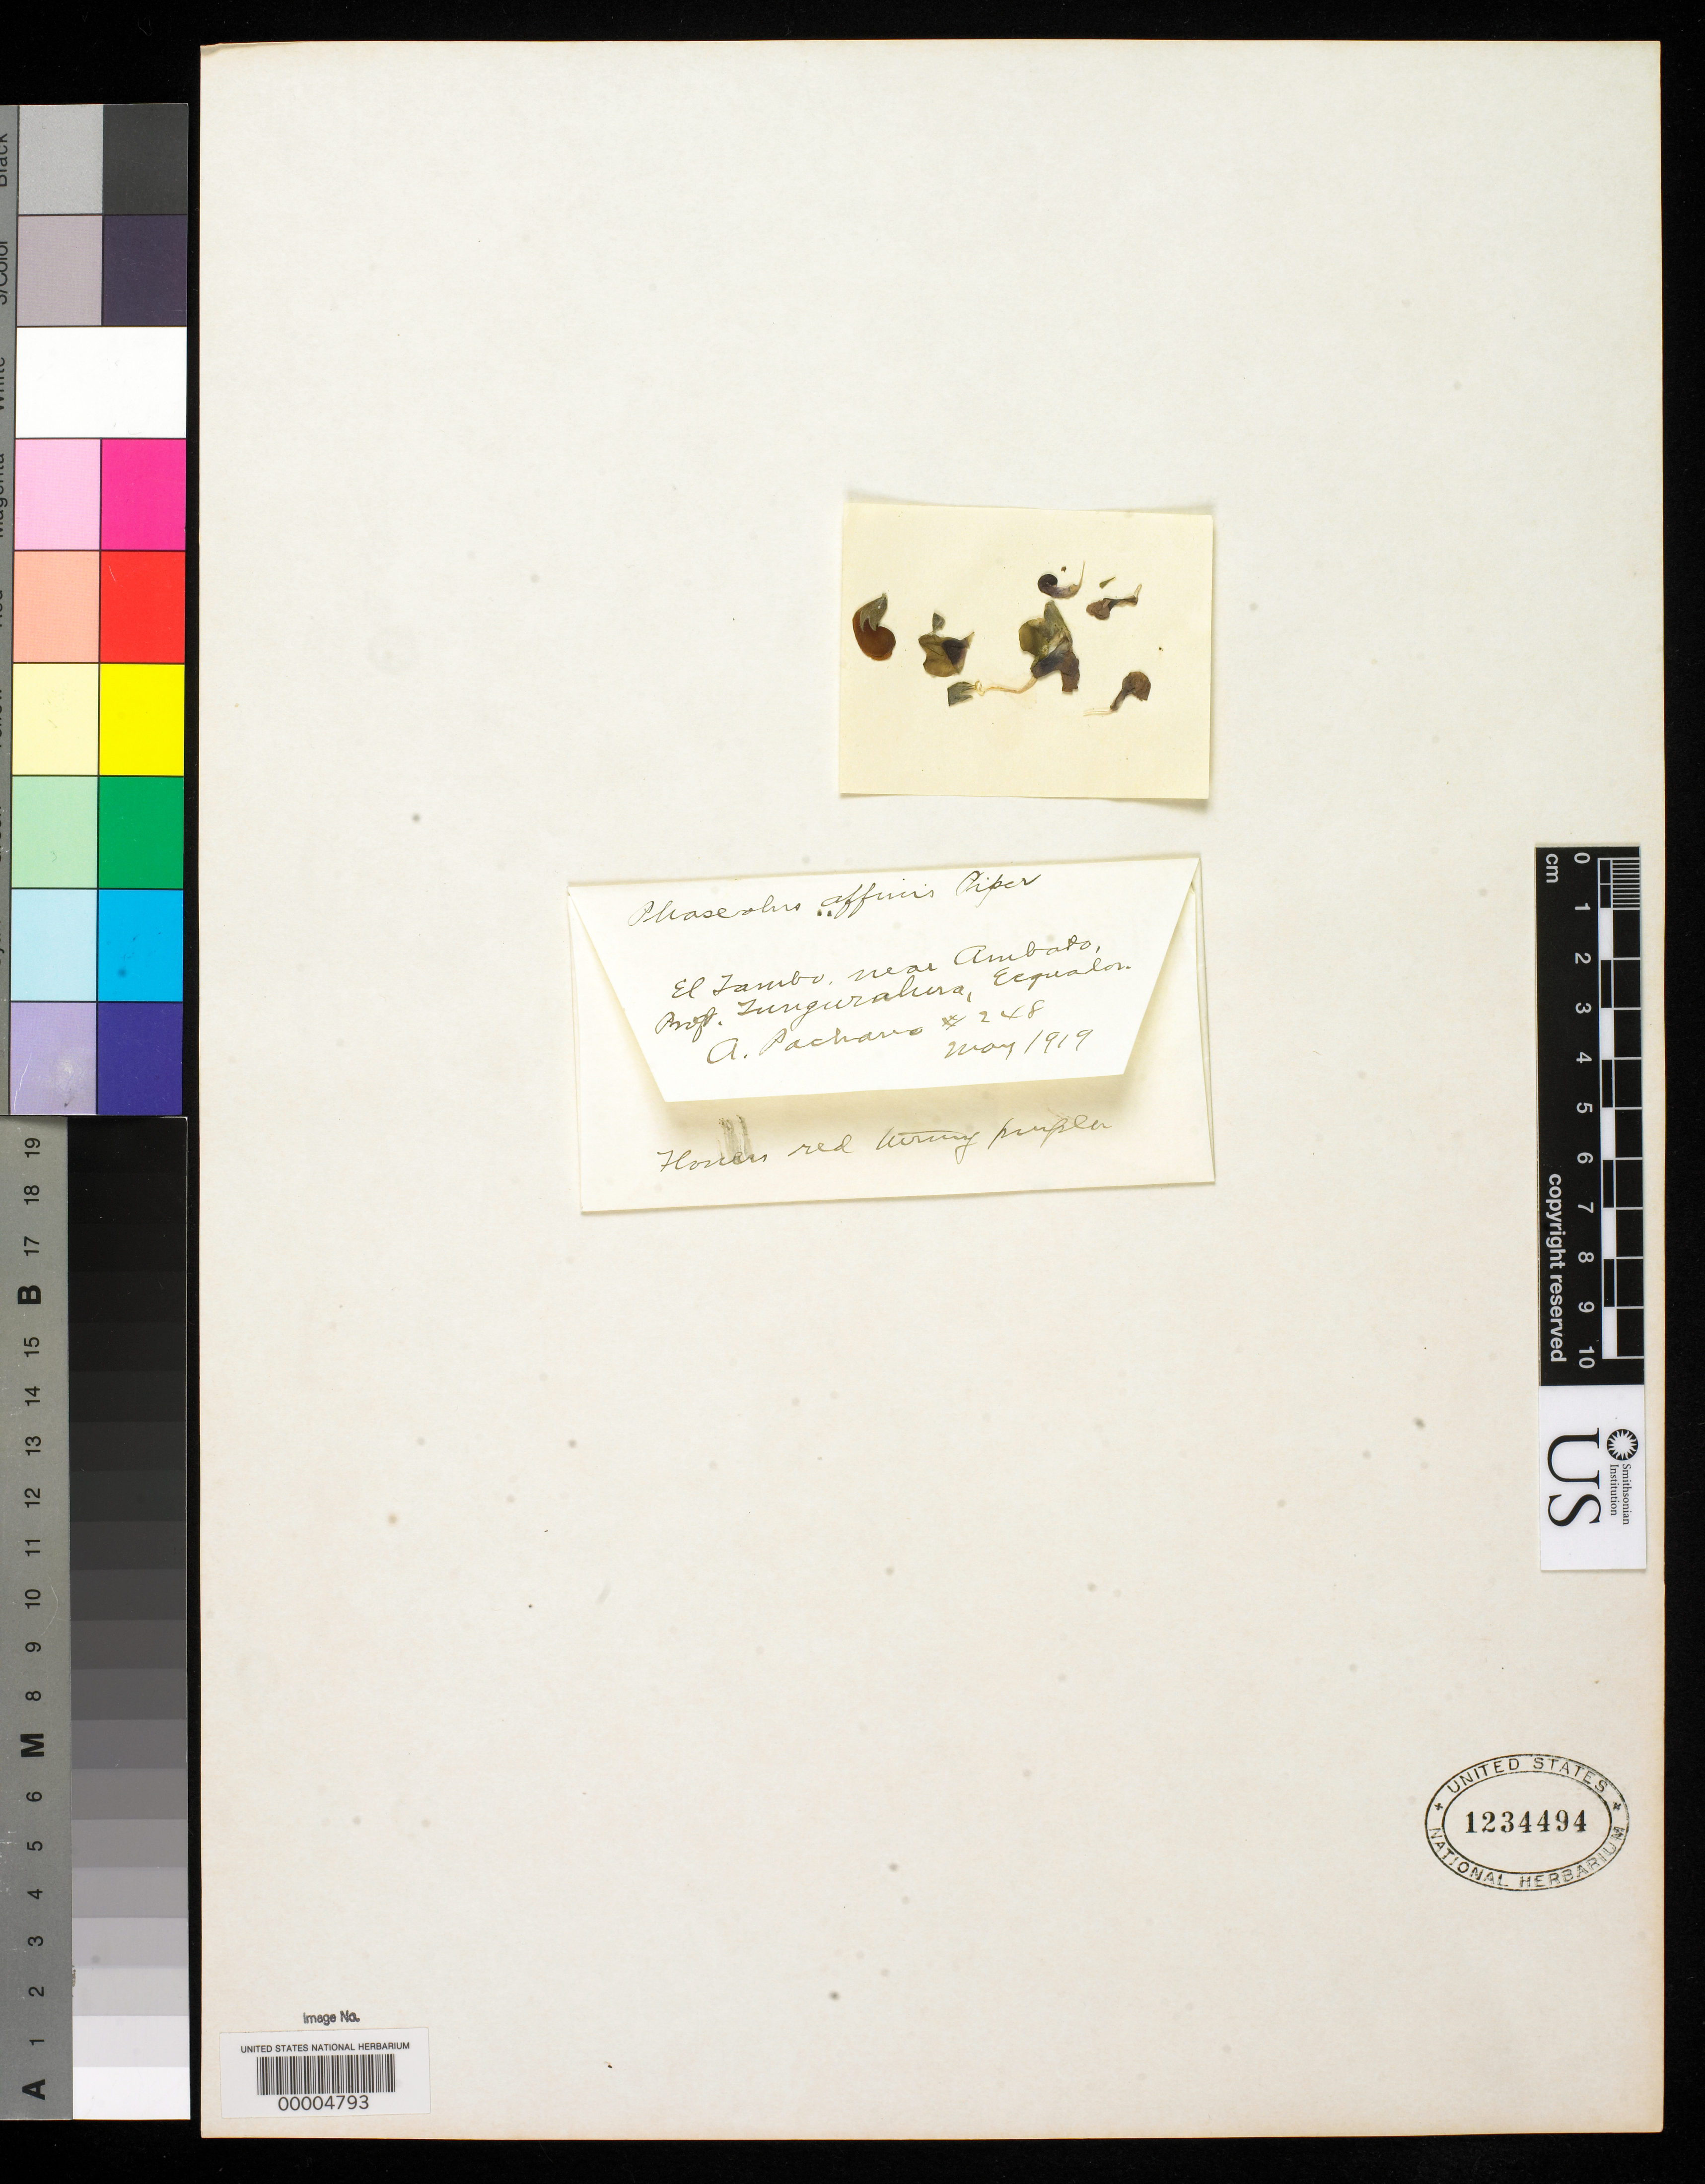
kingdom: Plantae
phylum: Tracheophyta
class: Magnoliopsida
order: Fabales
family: Fabaceae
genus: Phaseolus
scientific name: Phaseolus affinis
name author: Piper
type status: Isotype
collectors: A. Pachano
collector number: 248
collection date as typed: May 1919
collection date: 1919-05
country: Ecuador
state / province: Tungurahua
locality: El Tambo, near Ambato.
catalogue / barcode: US 1234494